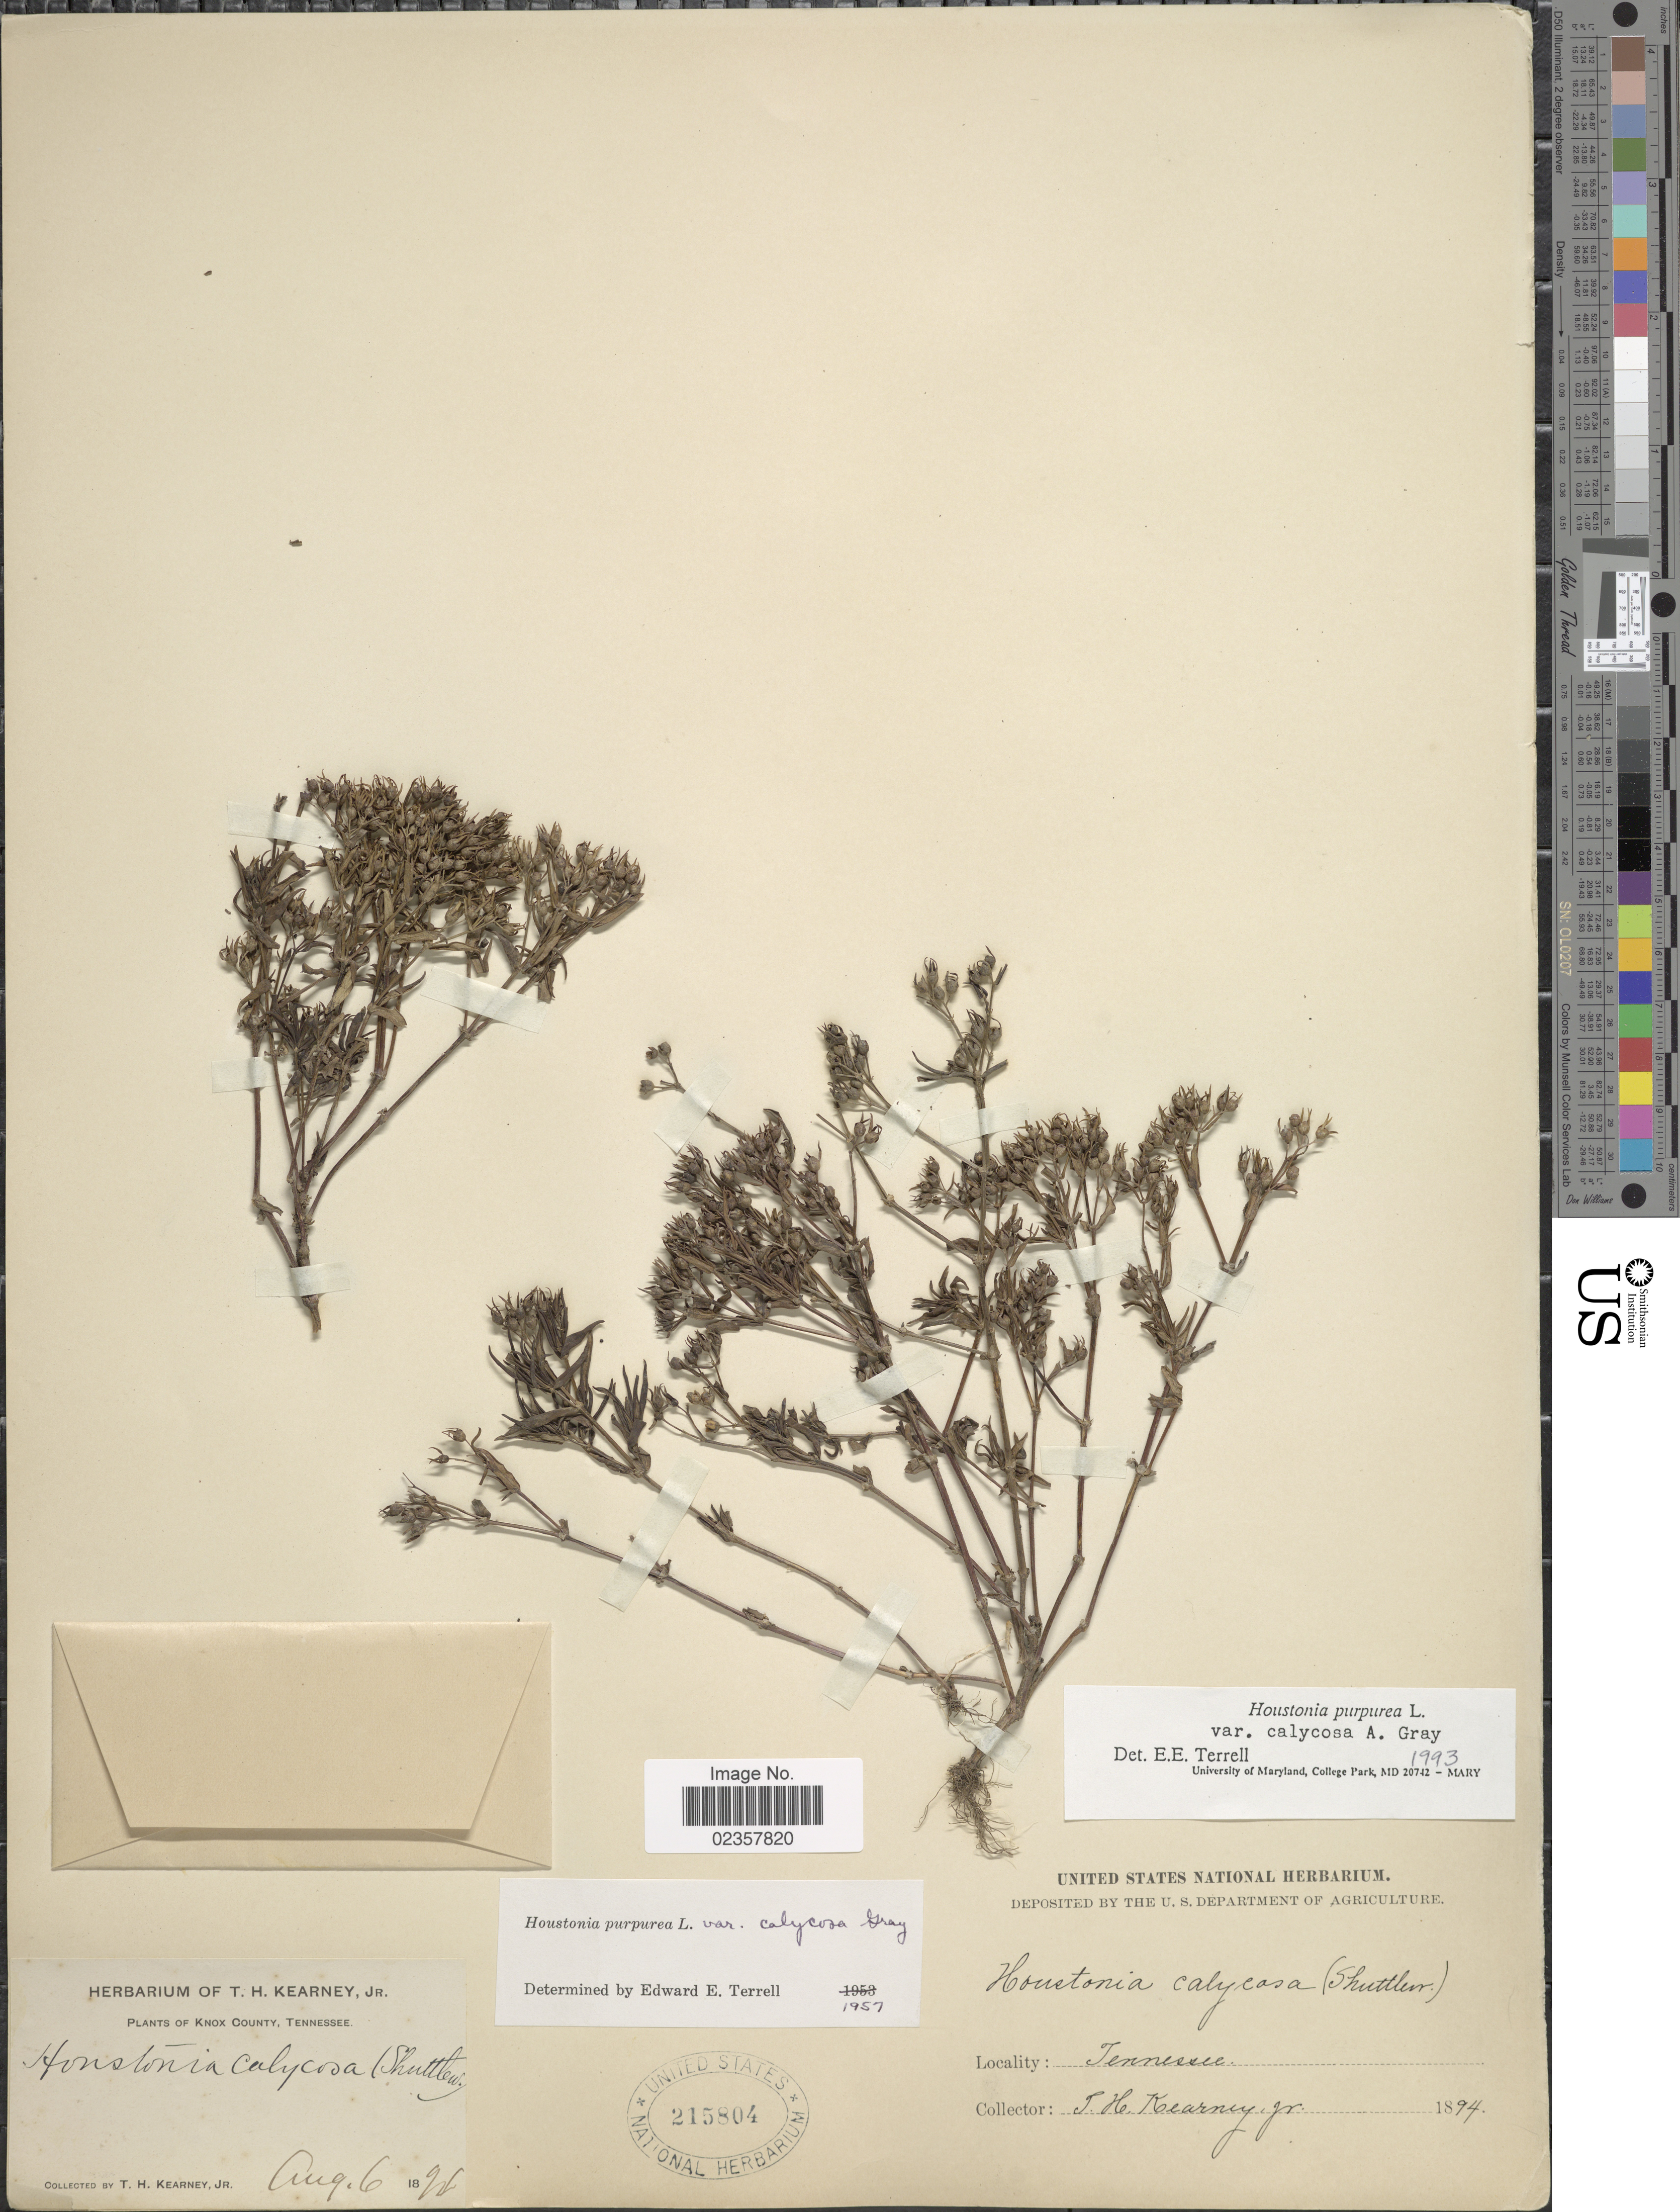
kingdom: Plantae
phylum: Tracheophyta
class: Magnoliopsida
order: Gentianales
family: Rubiaceae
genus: Houstonia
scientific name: Houstonia purpurea var. calycosa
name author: A. Gray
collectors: T. H. Kearney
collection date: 1826-08-06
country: United States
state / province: Tennessee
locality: Knox County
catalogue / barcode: US 215804